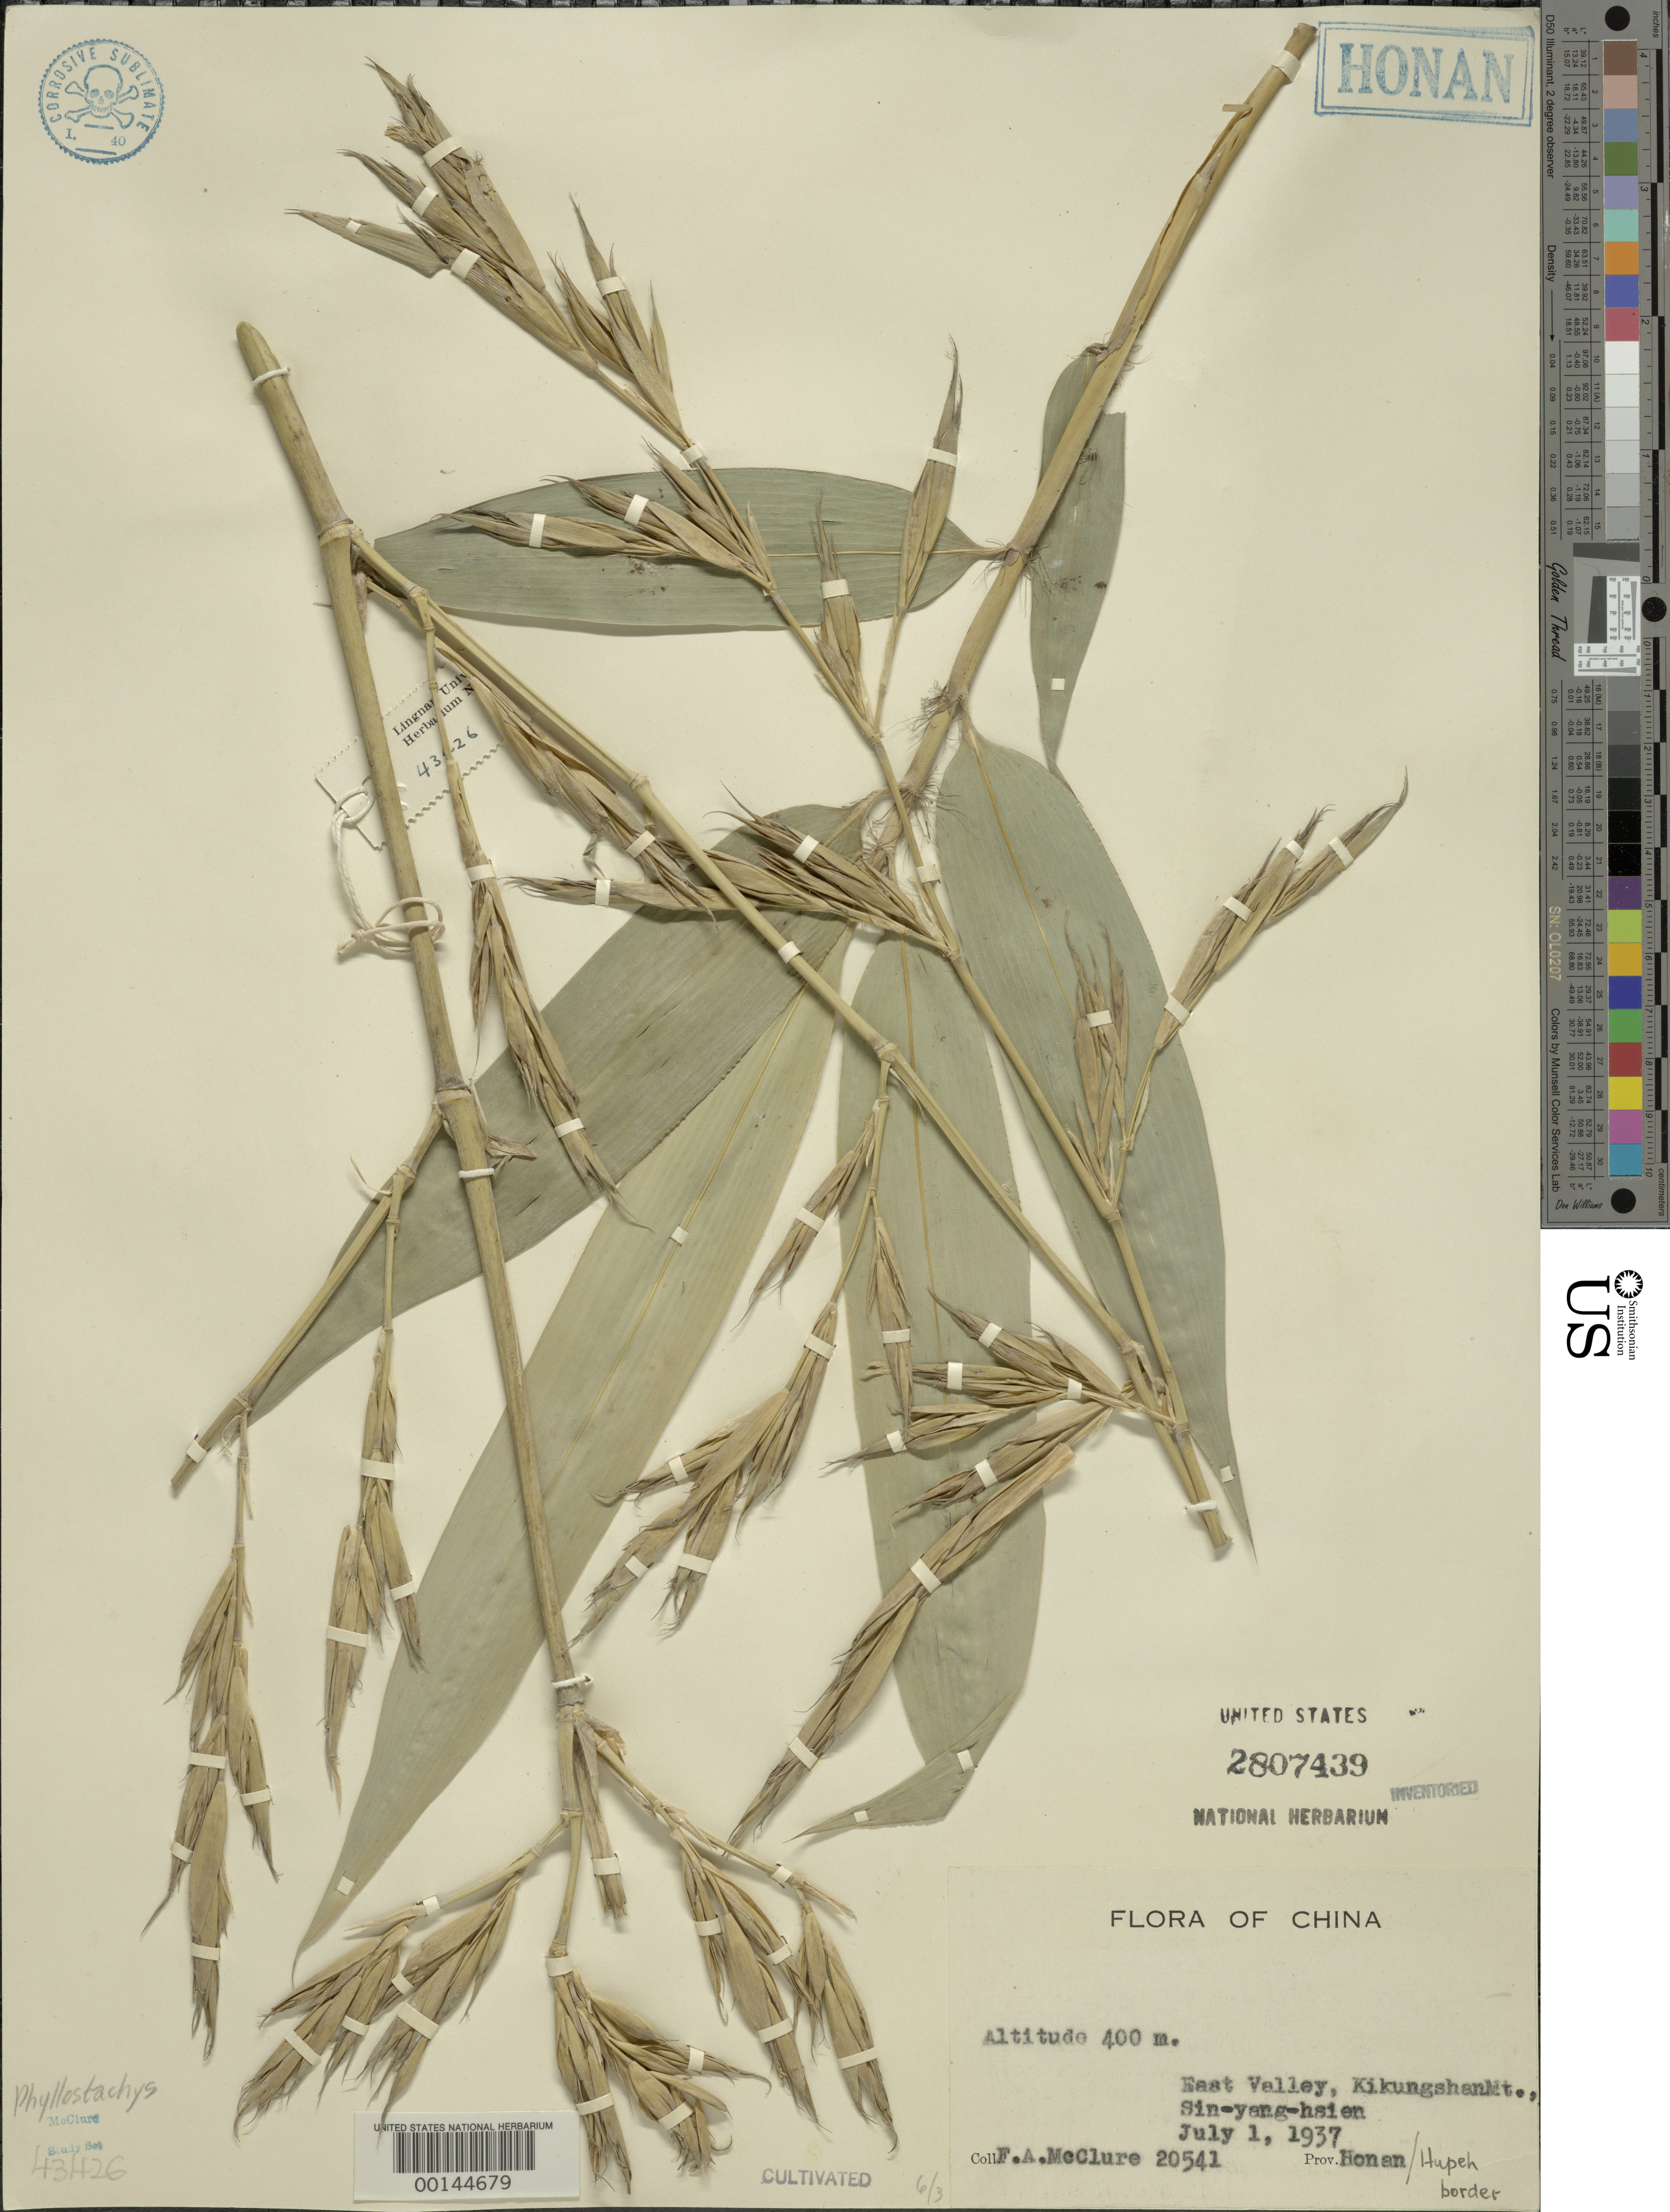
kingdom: Plantae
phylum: Tracheophyta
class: Liliopsida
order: Poales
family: Poaceae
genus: Phyllostachys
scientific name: Phyllostachys sp.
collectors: F. A. McClure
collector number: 20541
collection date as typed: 01 Jul 1937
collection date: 1937-07-01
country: China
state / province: Guangdong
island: Honam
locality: Sin-yang-hsien, kikungshan mt.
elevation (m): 400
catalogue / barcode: US 2807439